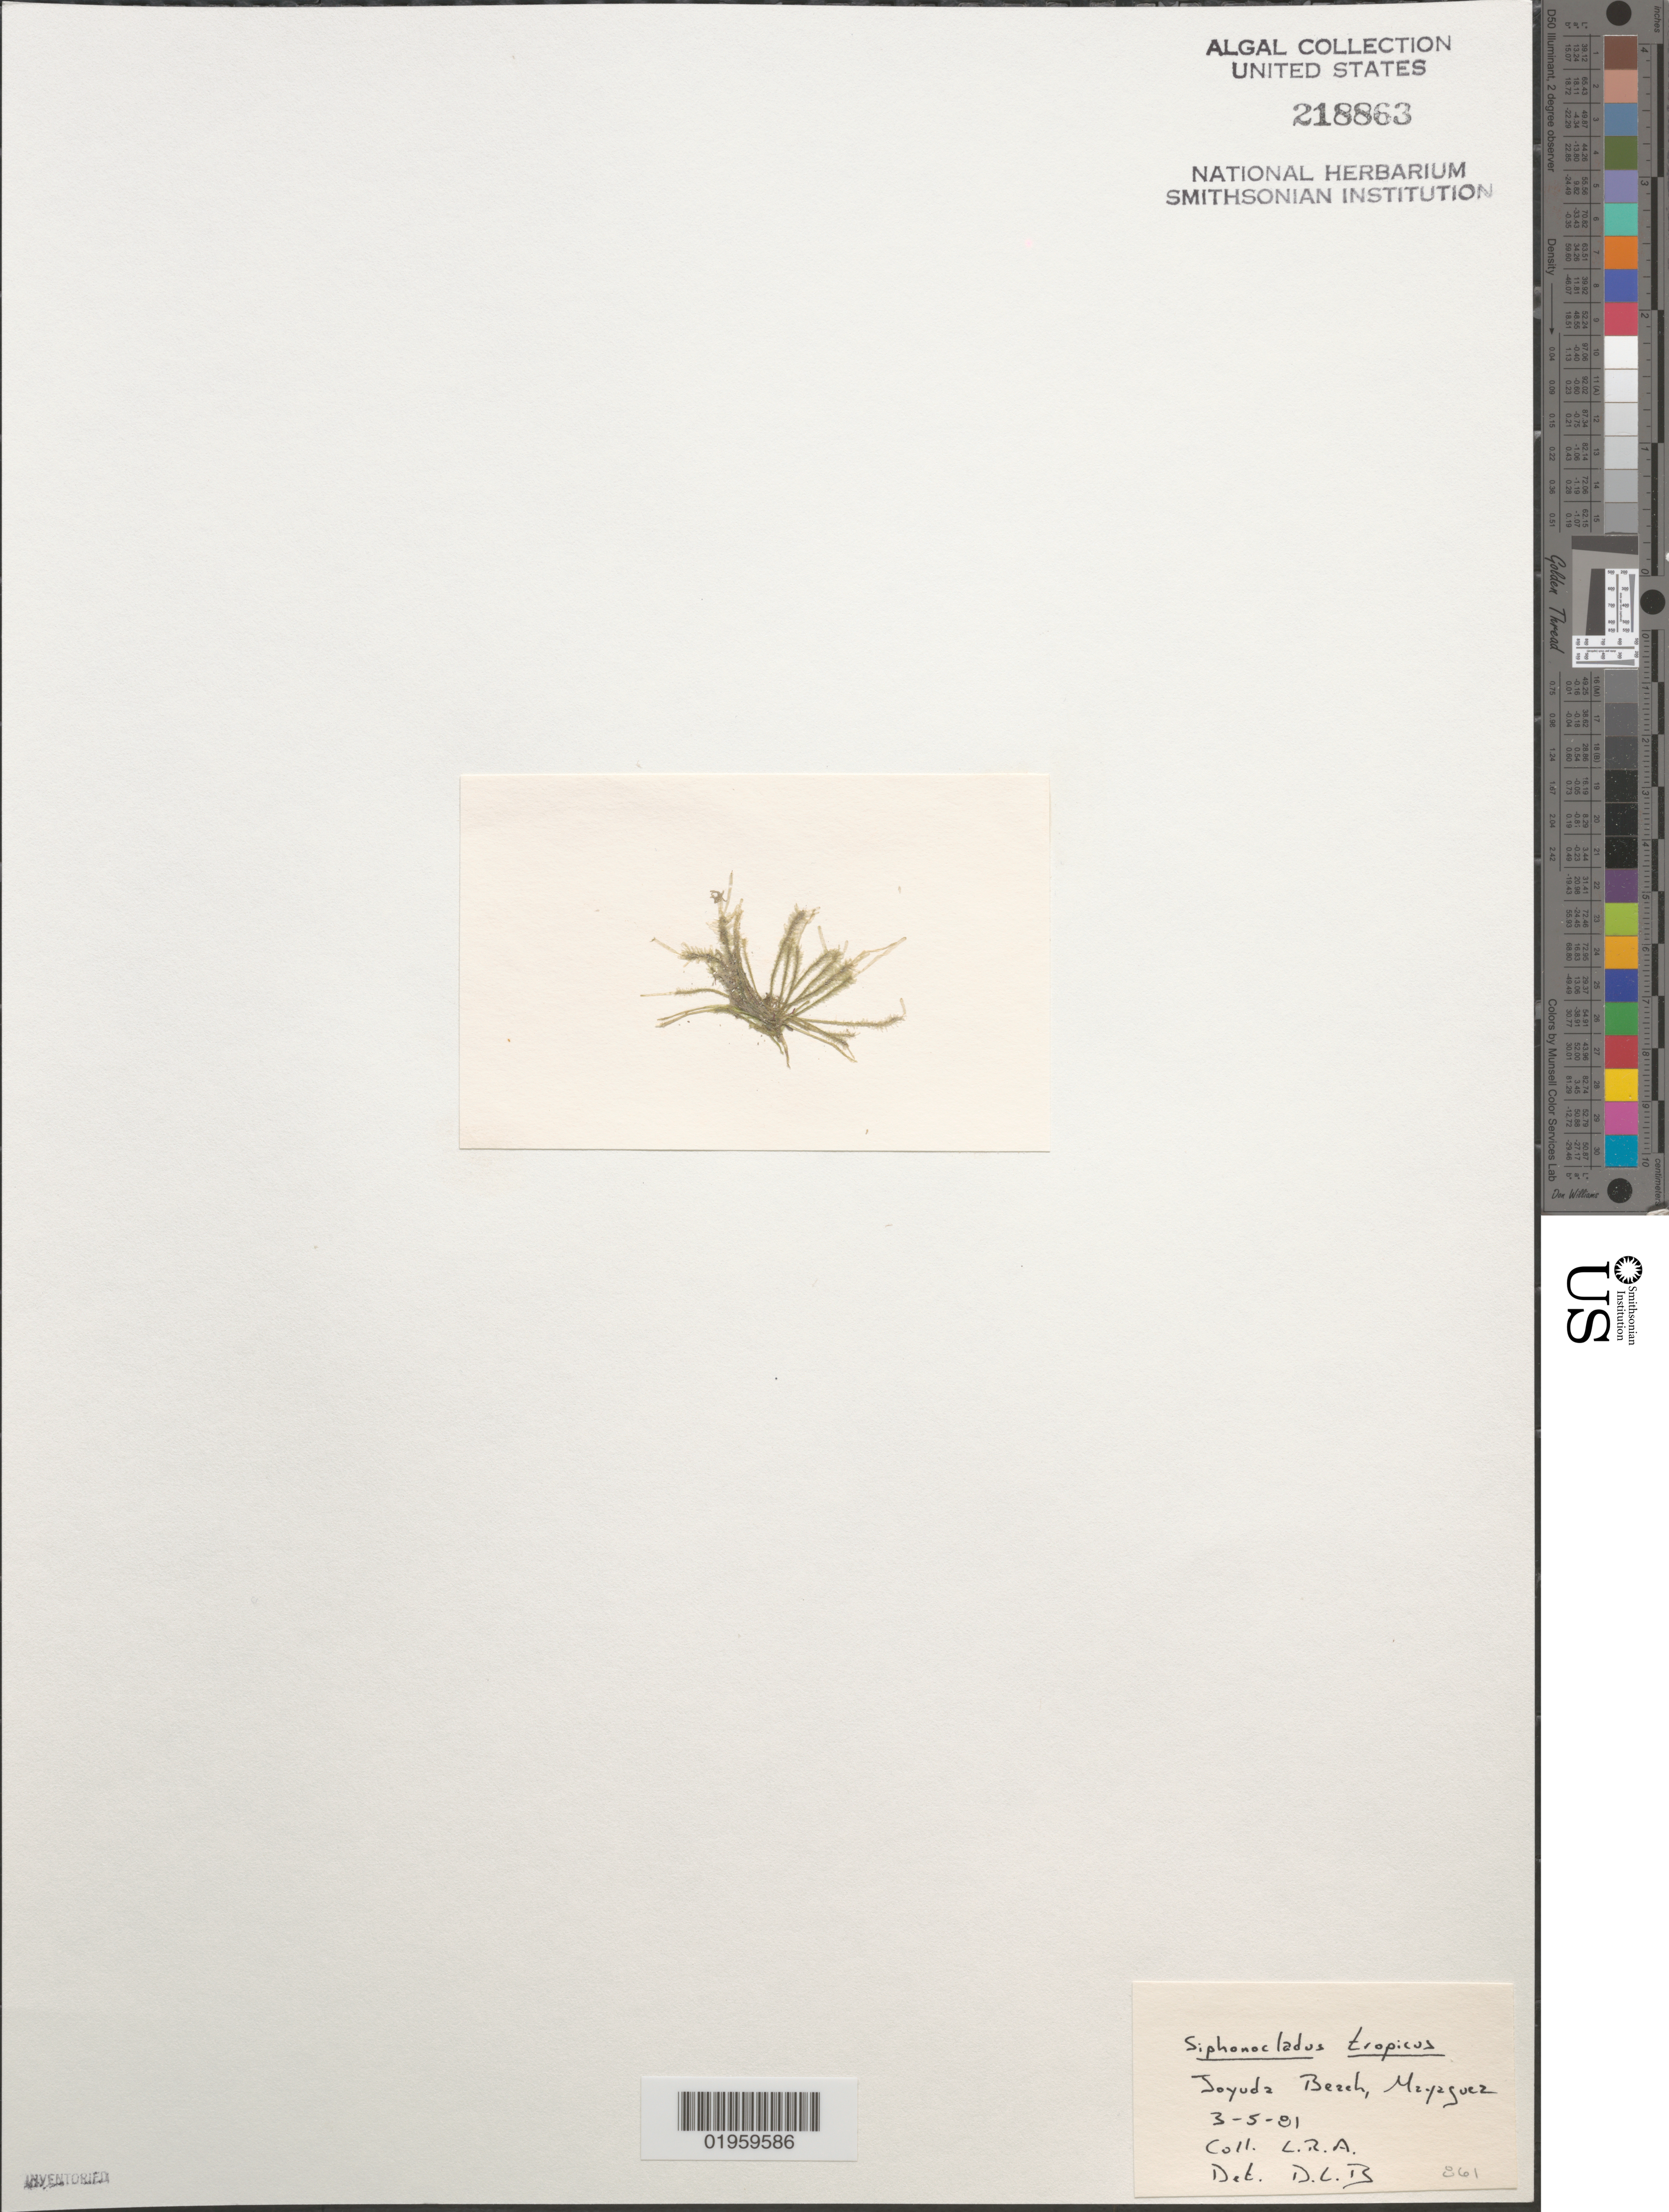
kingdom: Plantae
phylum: Chlorophyta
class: Ulvophyceae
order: Siphonocladales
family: Siphonocladaceae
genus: Siphonocladus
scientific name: Siphonocladus tropicus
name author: (P. Crouan & H. Crouan) J. Agardh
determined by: Ballantine, D. L.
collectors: L. Almodovar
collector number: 861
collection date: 1981-03-05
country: Puerto Rico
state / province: Mayagüez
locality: Joyuda Beach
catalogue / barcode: US 218863